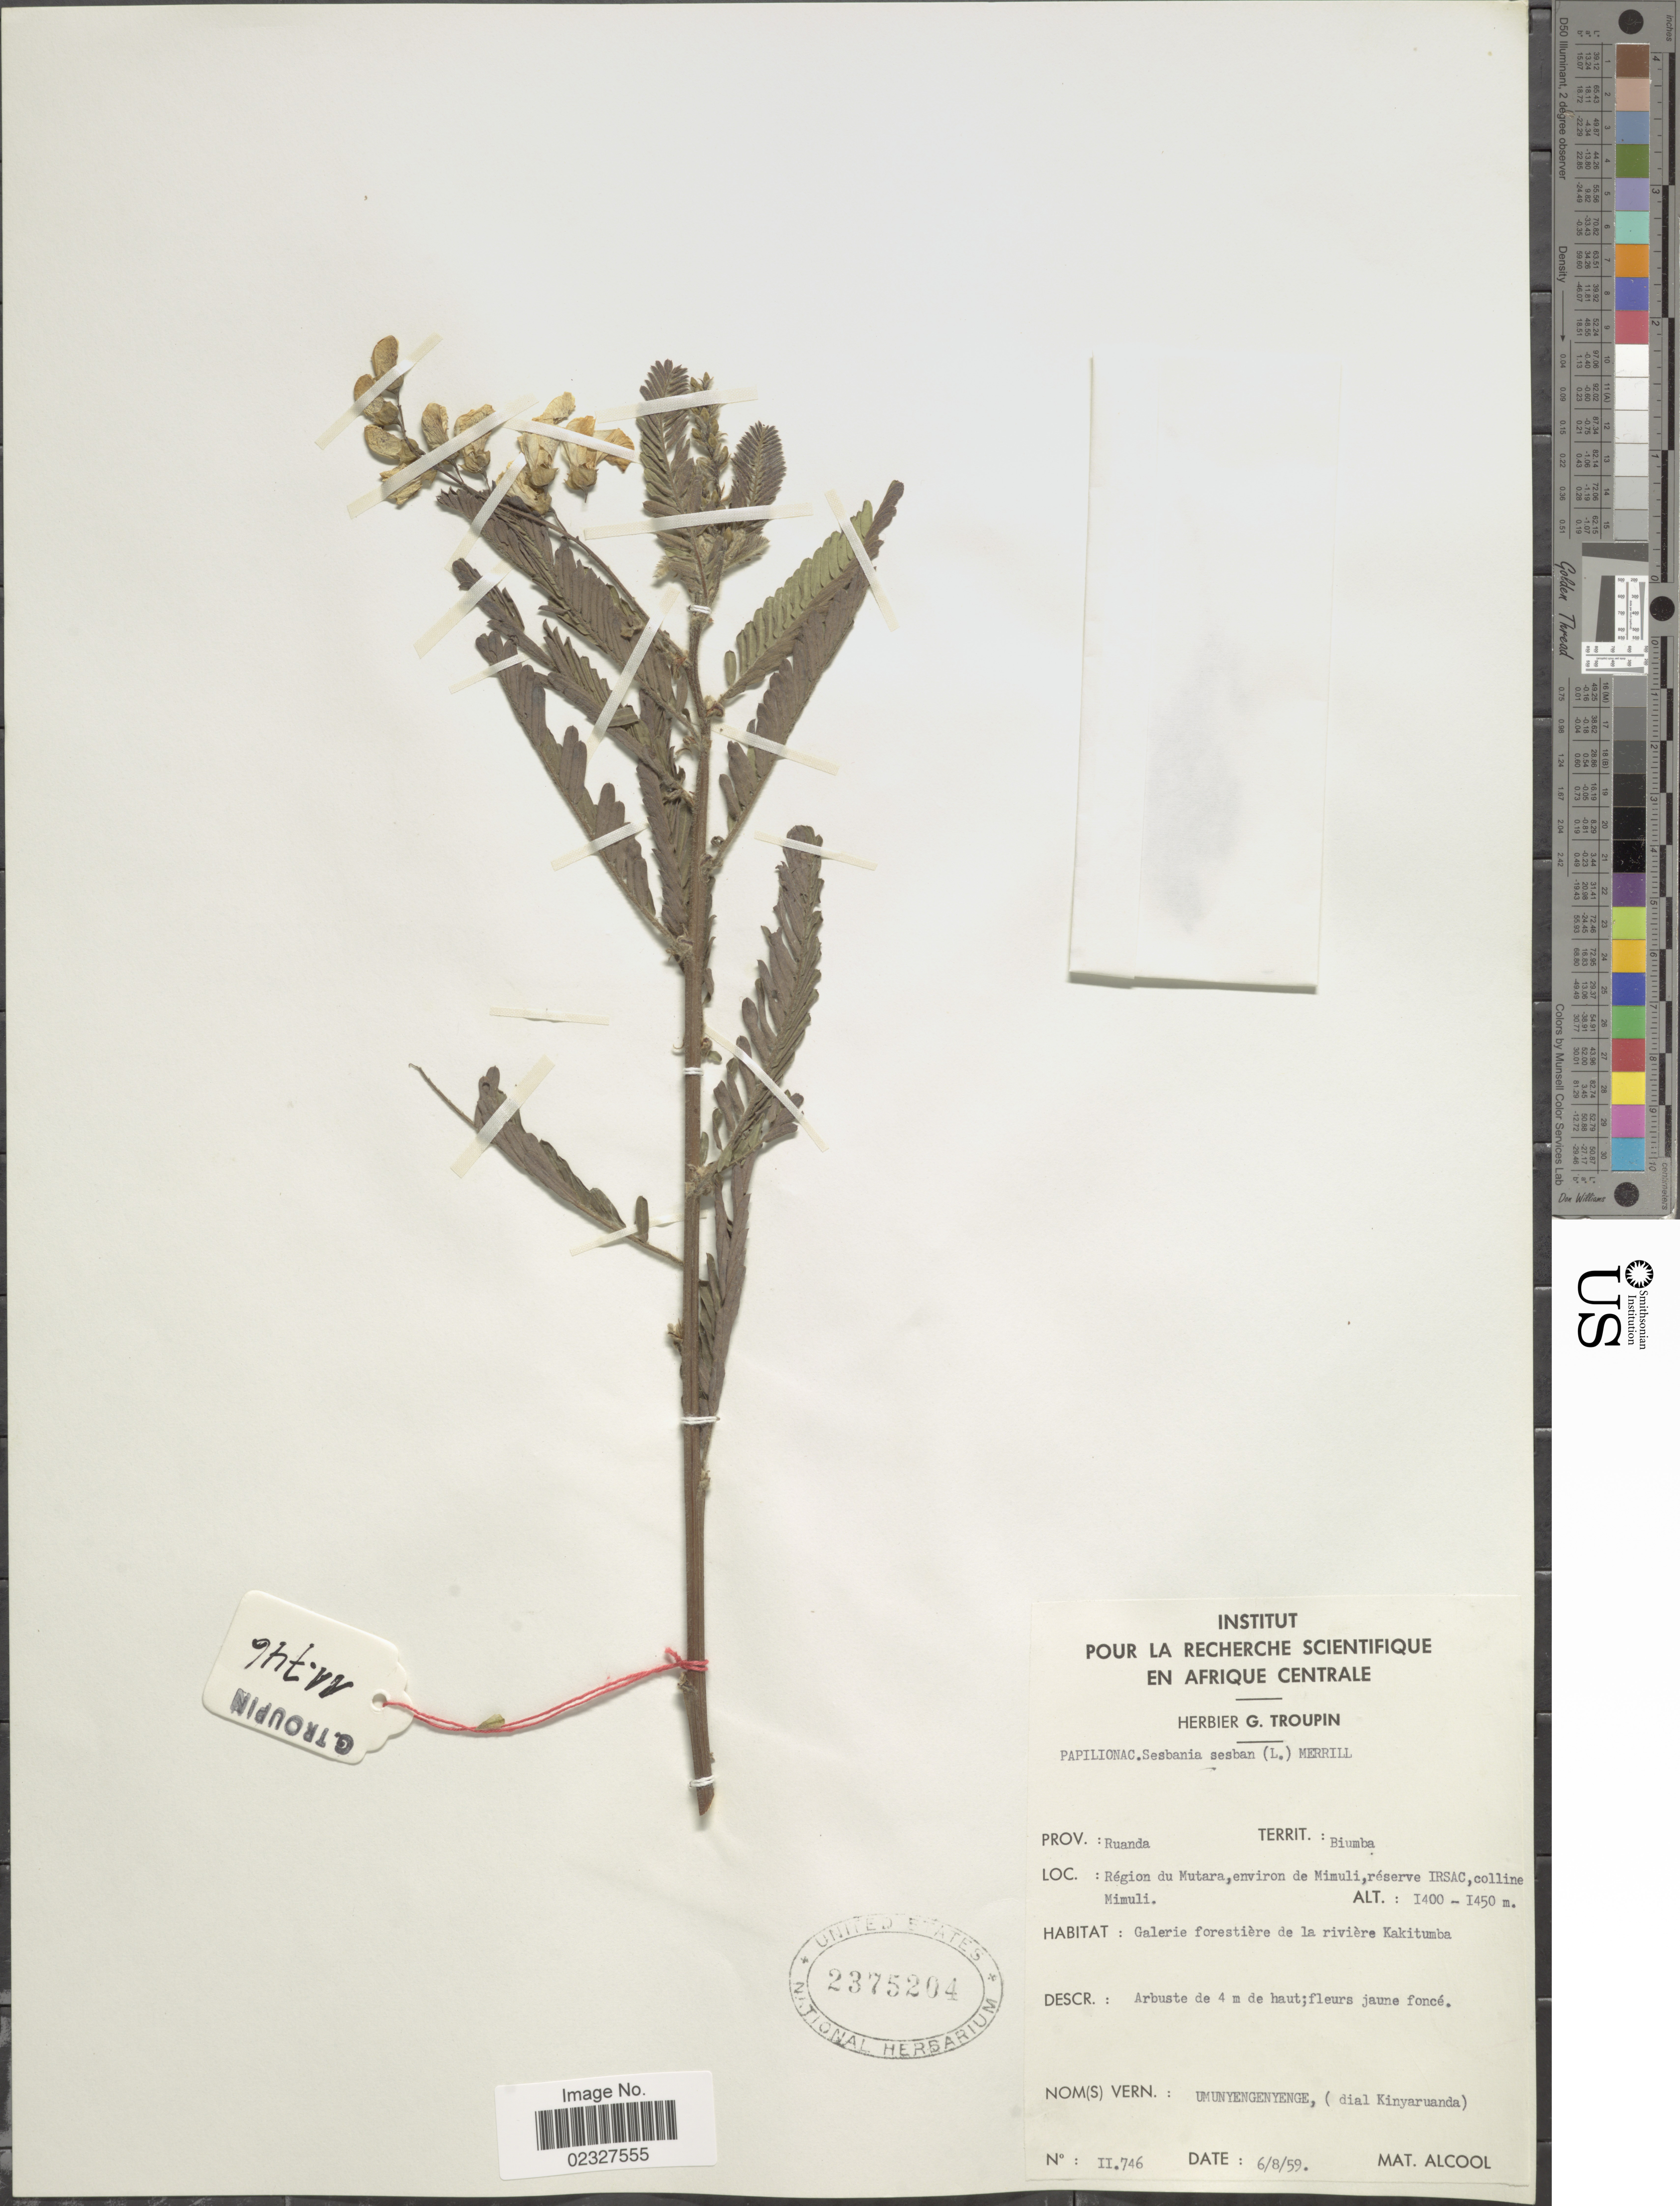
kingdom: Plantae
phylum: Tracheophyta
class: Magnoliopsida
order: Fabales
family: Fabaceae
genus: Sesbania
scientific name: Sesbania sesban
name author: (L.) Merr.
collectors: M. Alcool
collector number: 11746*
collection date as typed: Transcribed d/m/y: 6/8/59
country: Rwanda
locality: Territ. : Biumba, region du Mutara, environ de Mimuli. reserve IRSAC, colline Mimuli, Galerie forestiere de la riviere Kakitumba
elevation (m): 1400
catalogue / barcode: US 2375204